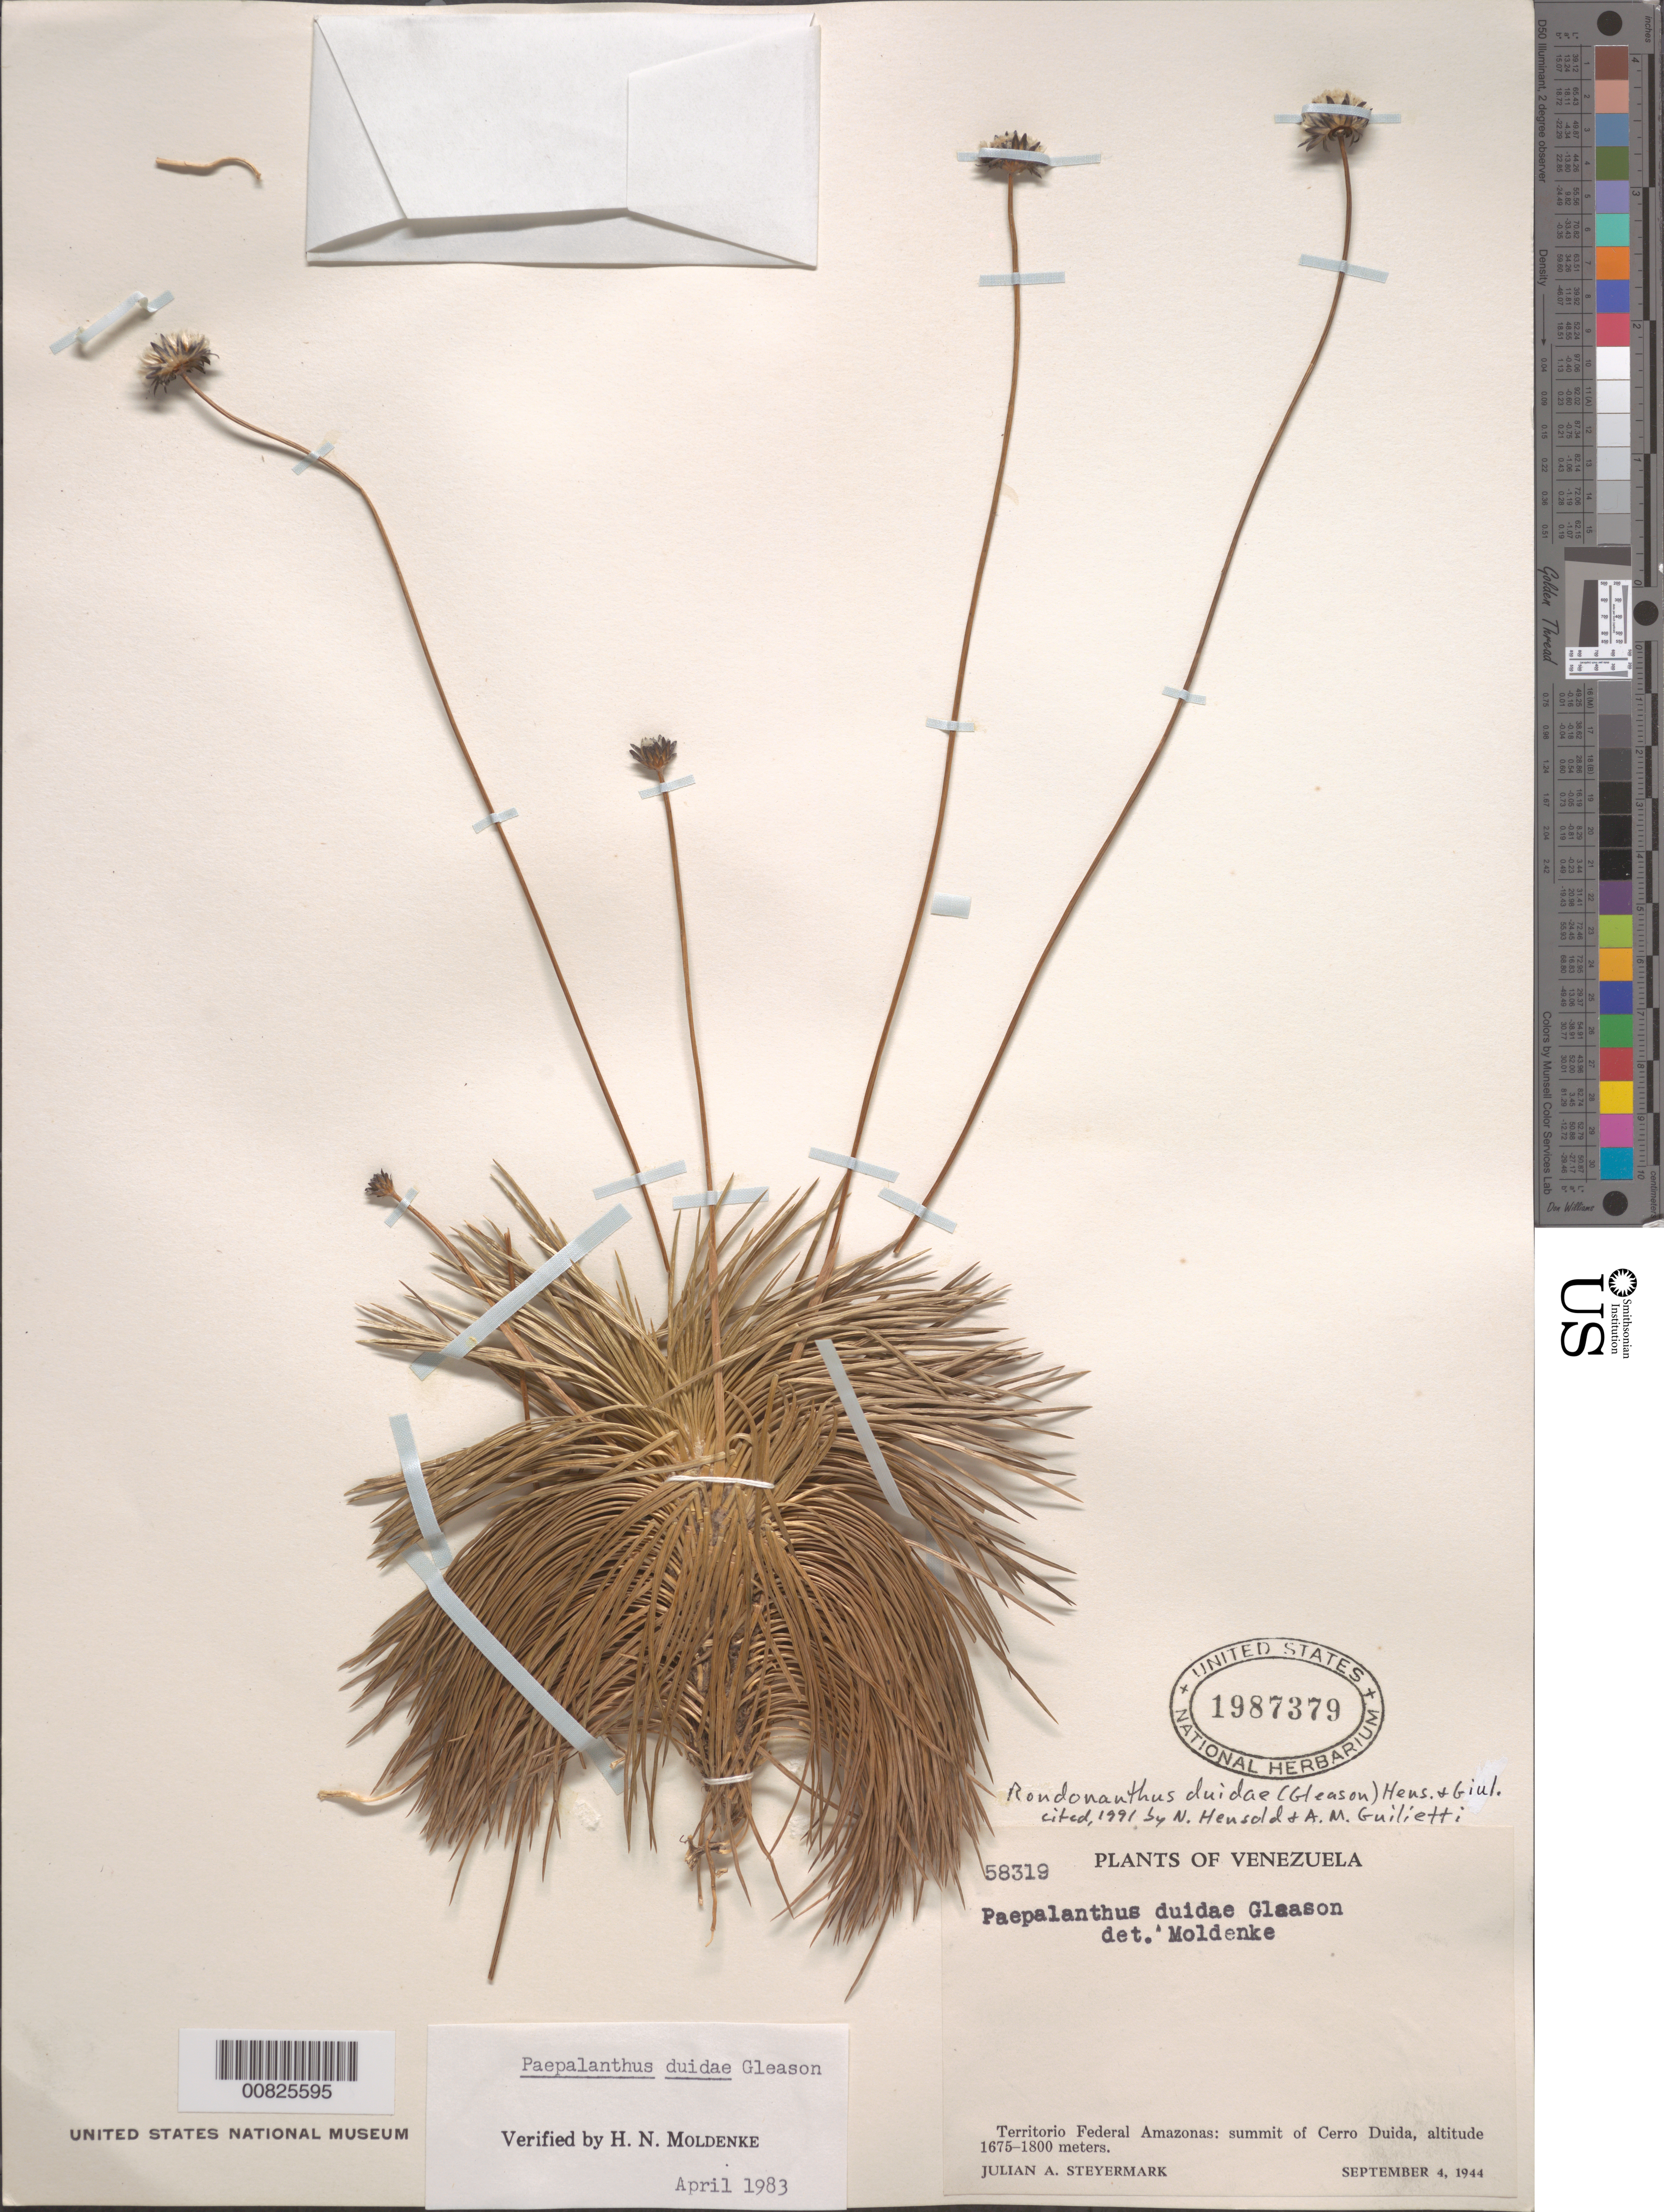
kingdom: Plantae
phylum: Tracheophyta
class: Liliopsida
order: Poales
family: Eriocaulaceae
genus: Rondonanthus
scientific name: Rondonanthus duidae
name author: (Gleason) Hensold & Giul.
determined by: Moldenke, H. N.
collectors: J. Steyermark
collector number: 58319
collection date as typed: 4-Sep-44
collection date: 1944-09-04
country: Venezuela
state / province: Amazonas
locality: Cerro Duida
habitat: Summit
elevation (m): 1675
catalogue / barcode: US 1987379